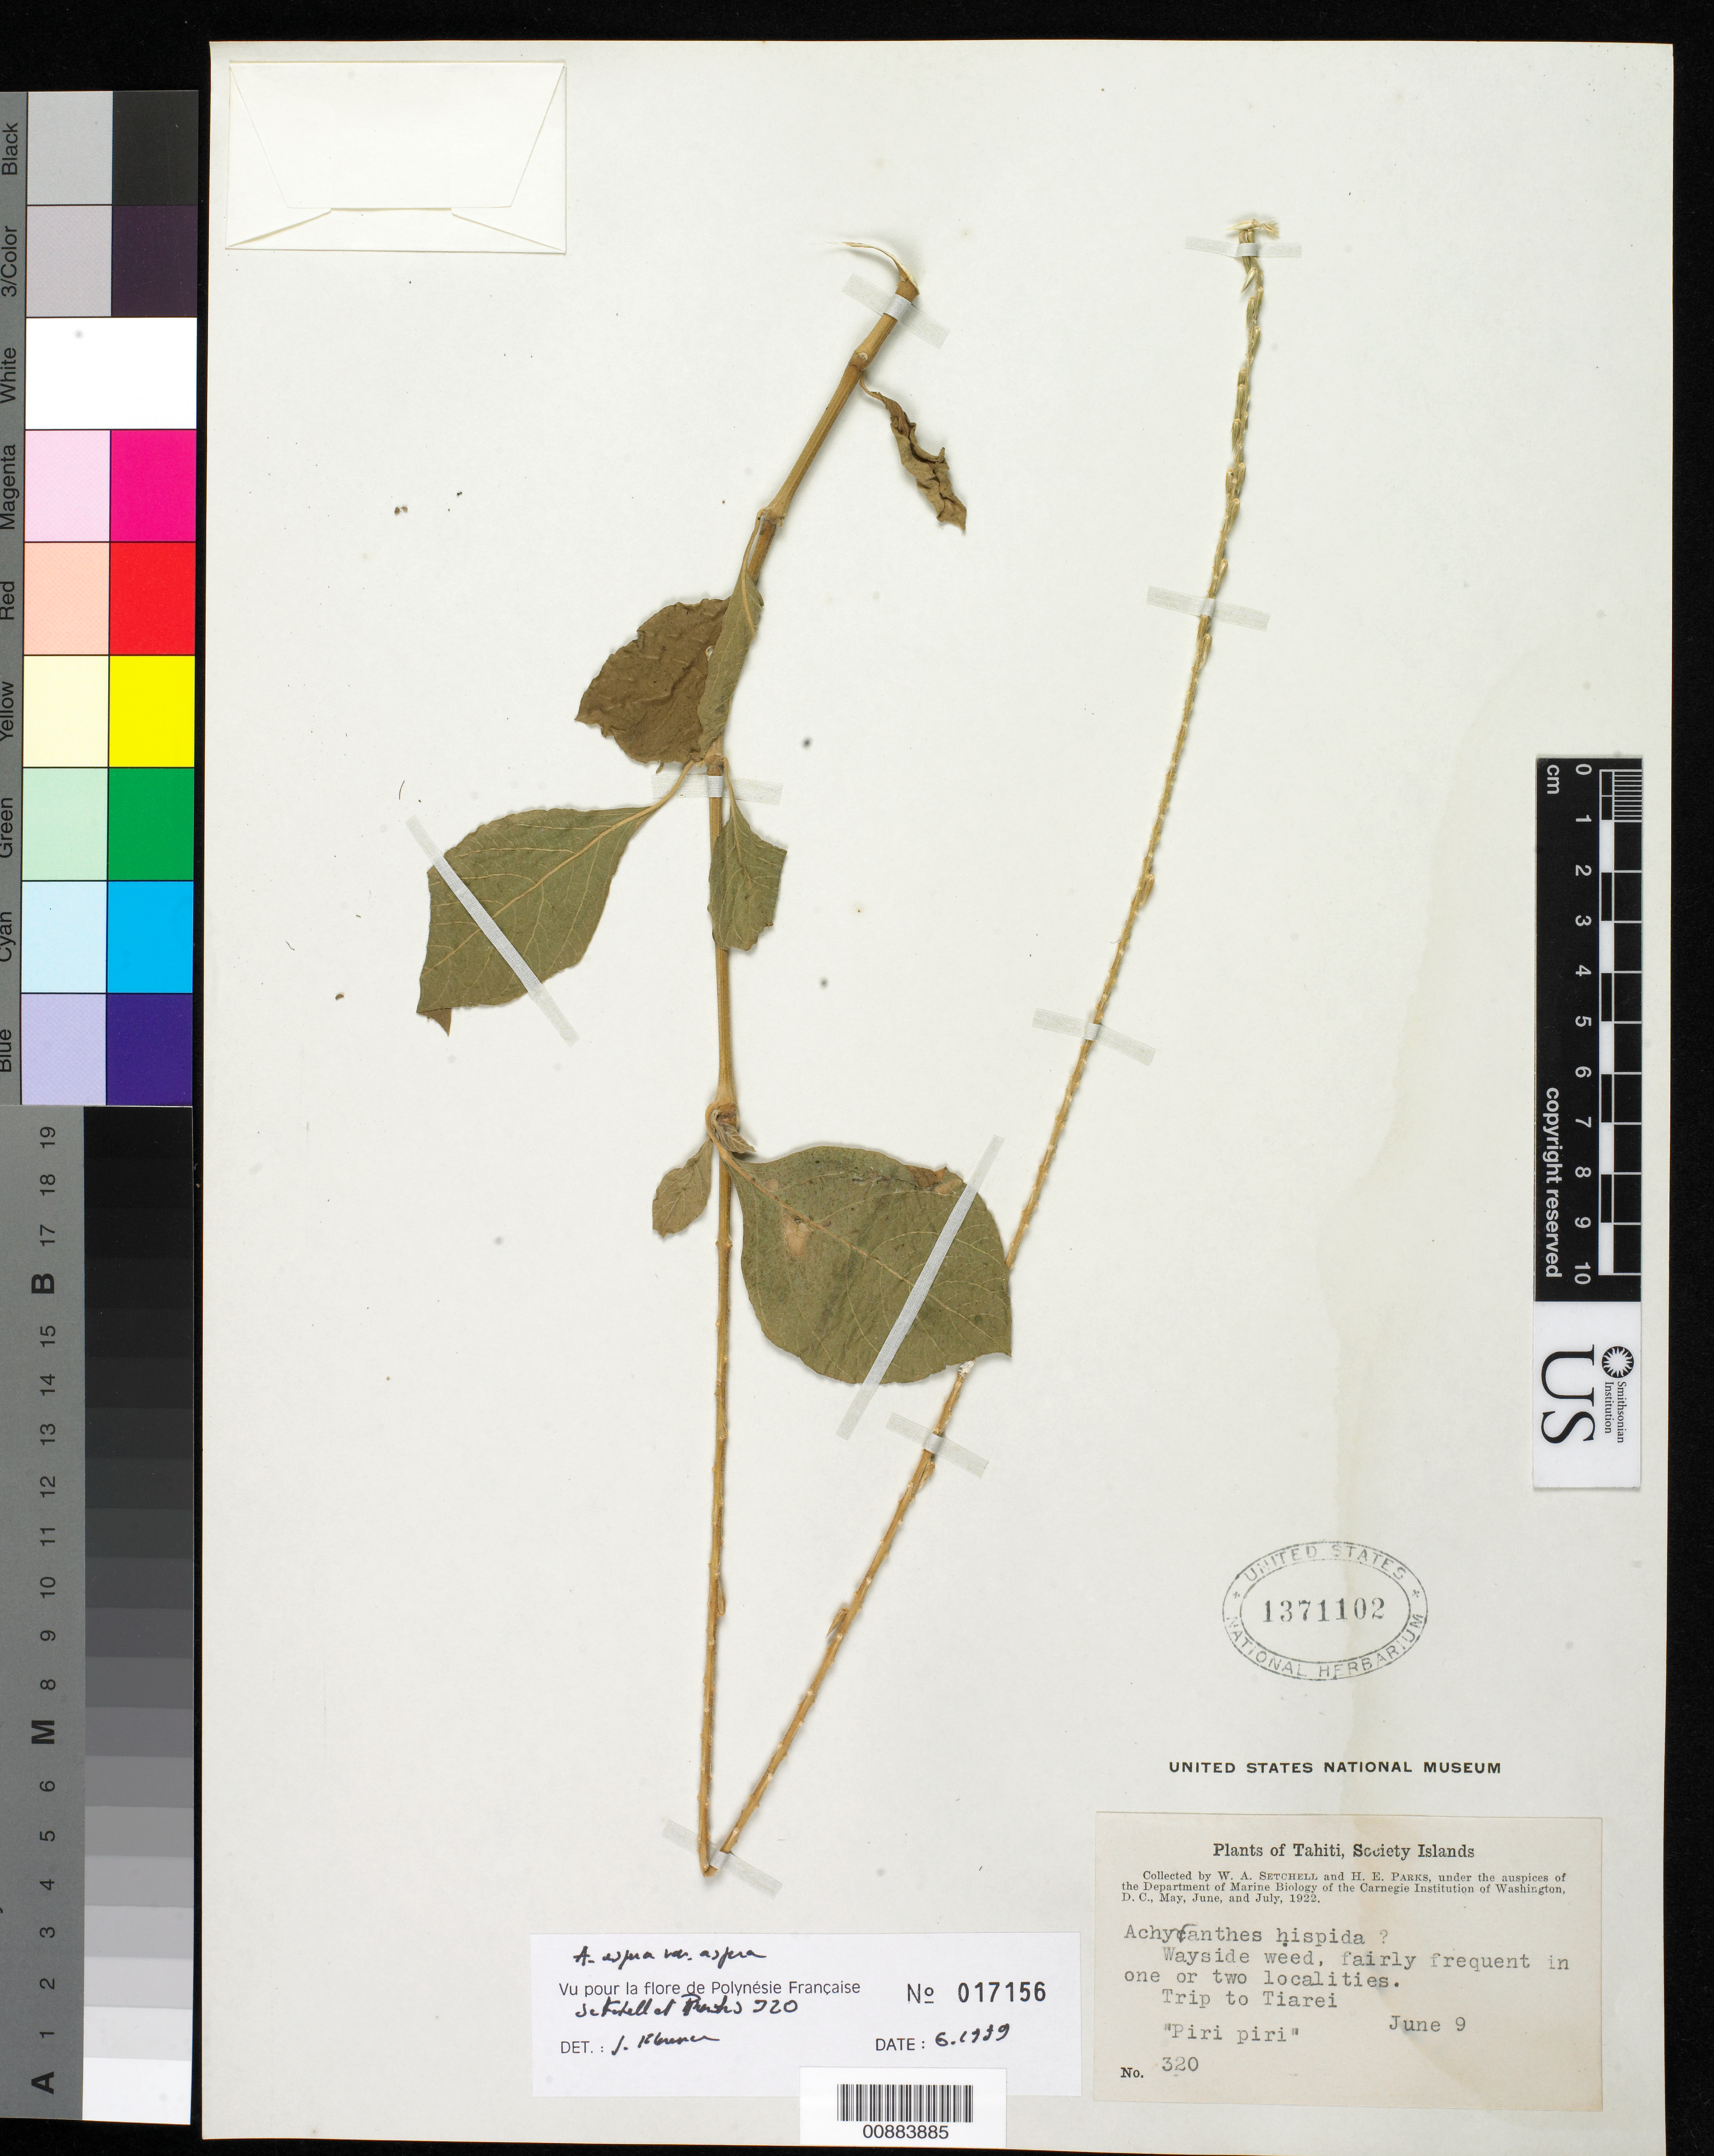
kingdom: Plantae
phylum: Tracheophyta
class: Magnoliopsida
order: Caryophyllales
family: Amaranthaceae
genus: Achyranthes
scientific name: Achyranthes aspera var. aspera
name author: L.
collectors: W. Setchell & H. E. Parks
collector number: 320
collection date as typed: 09 Jun 1922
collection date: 1922-06-09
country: French Polynesia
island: Tahiti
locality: Trip to Tiarei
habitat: Wayside weed, fairly frequent in one or two localities.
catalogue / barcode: US 1371102